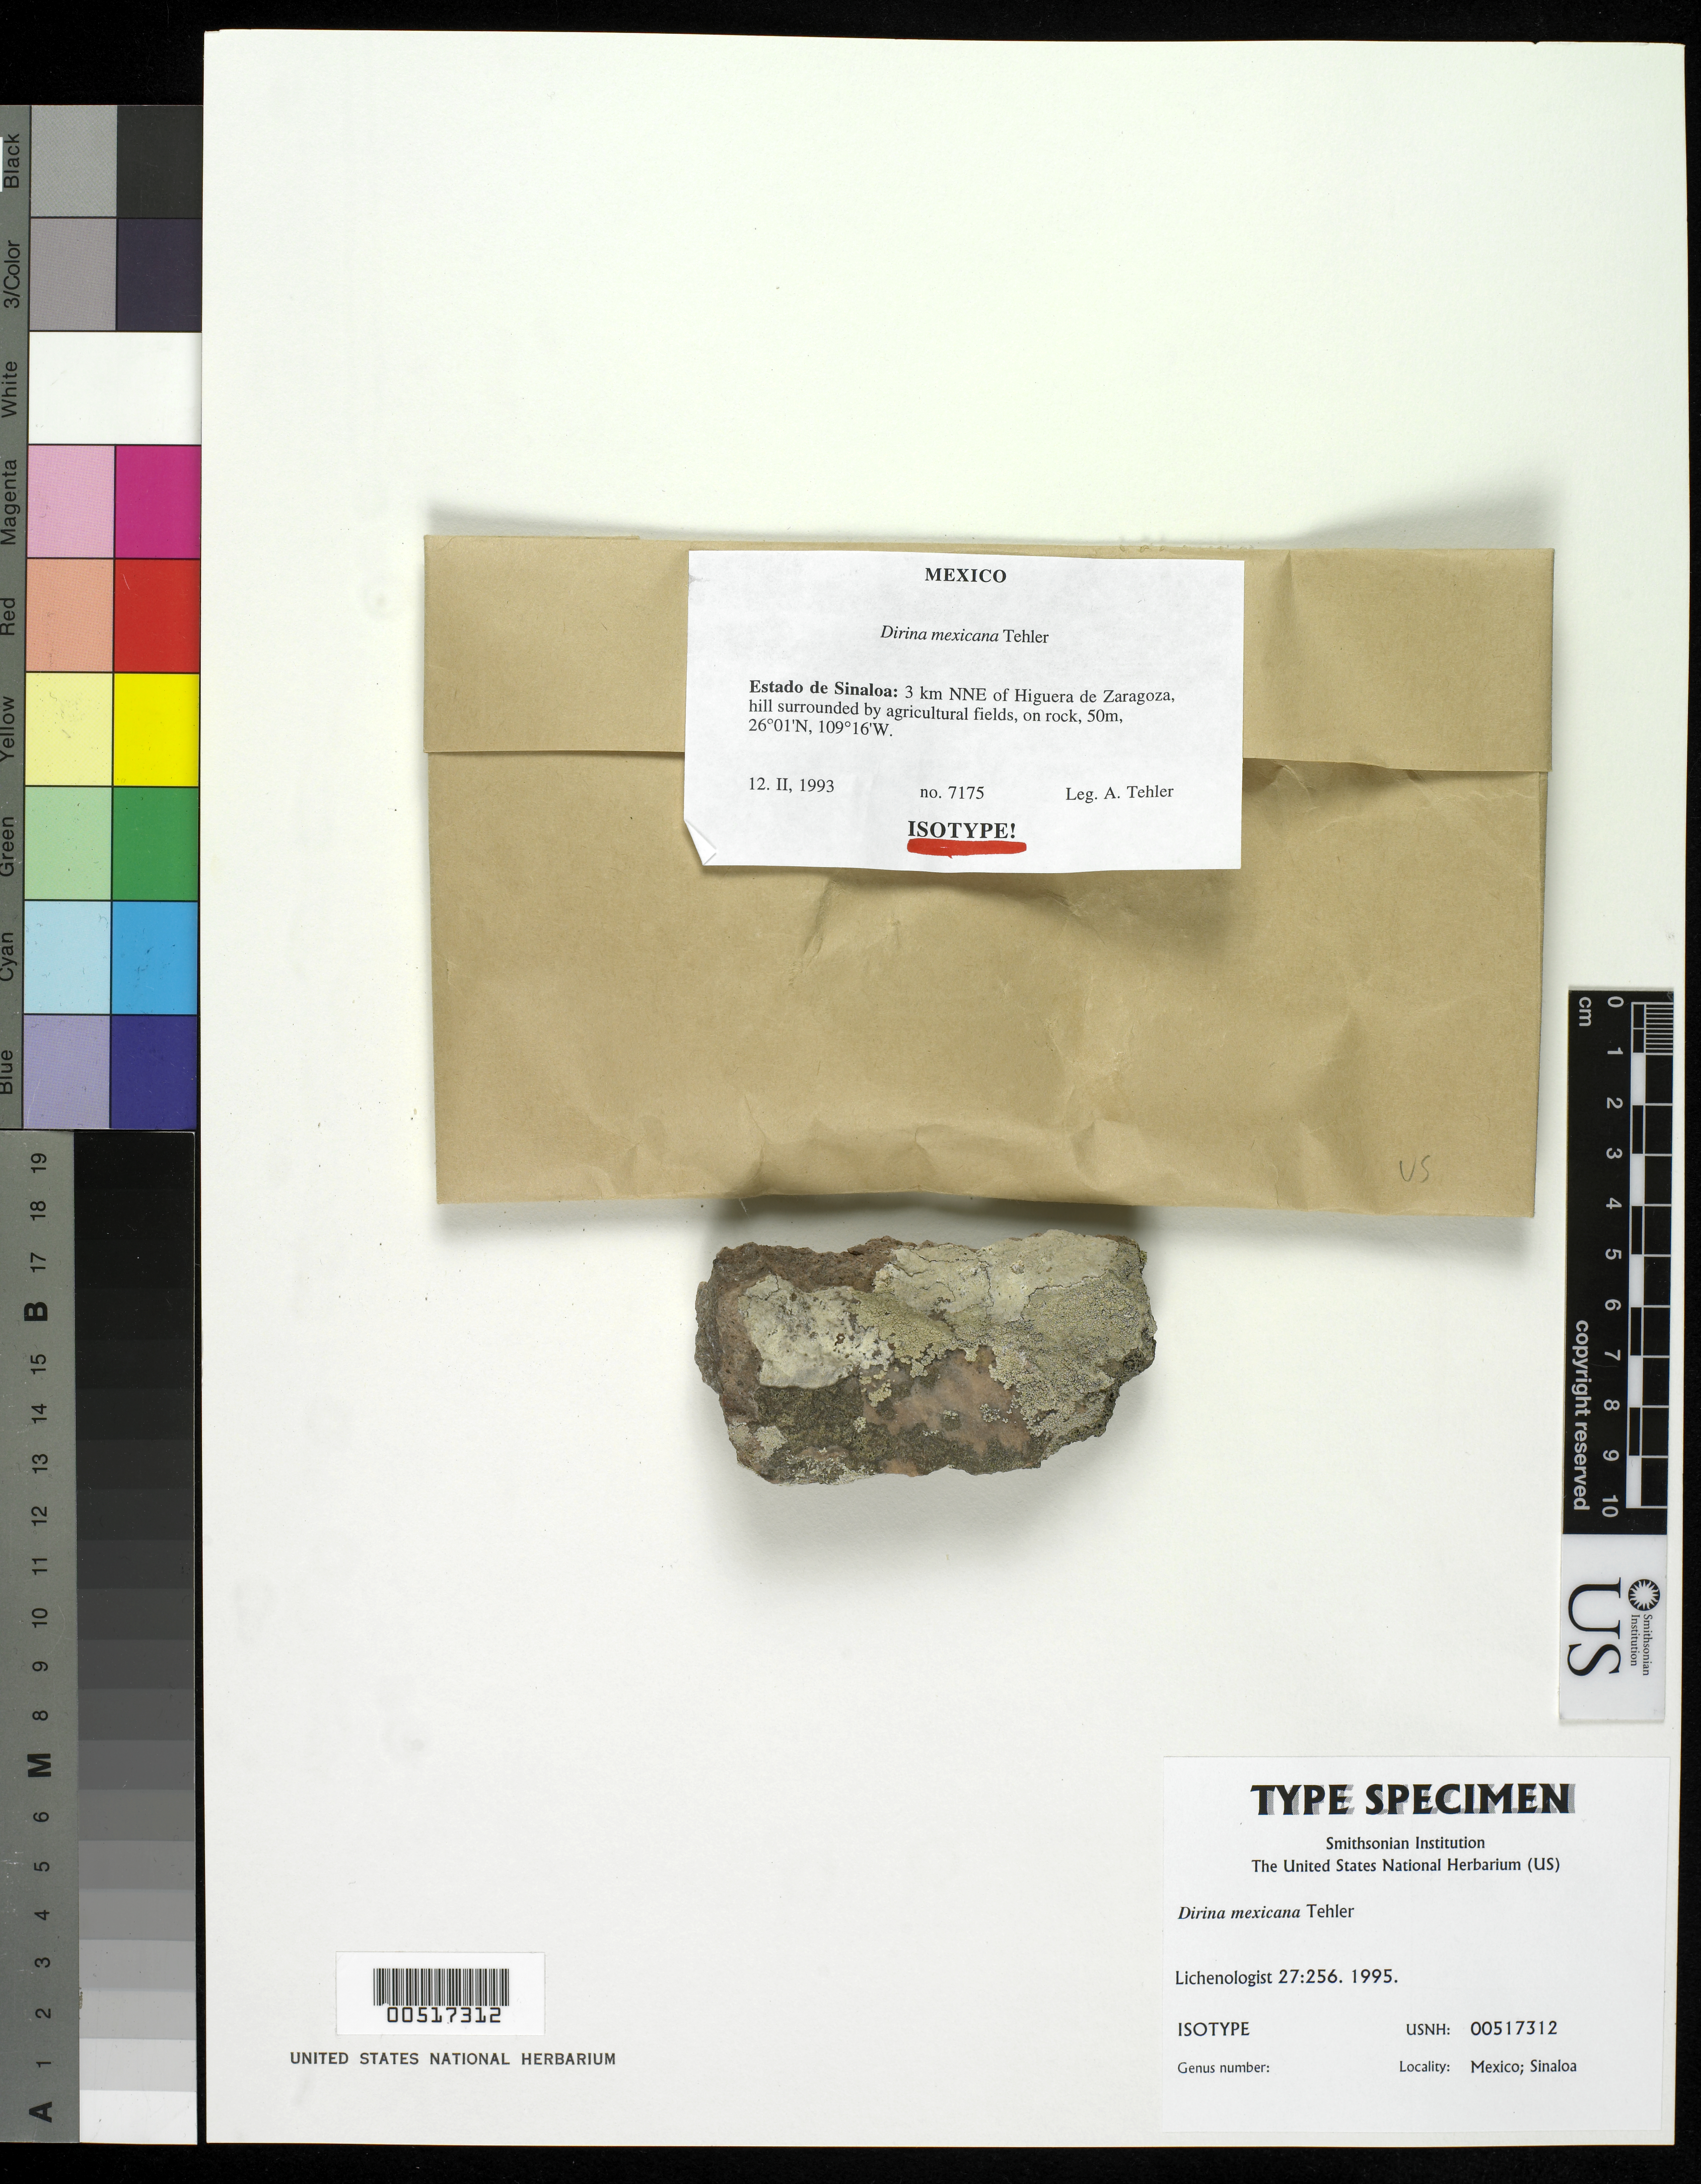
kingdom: Fungi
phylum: Ascomycota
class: Arthoniomycetes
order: Arthoniales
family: Roccellaceae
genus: Dirina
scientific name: Dirina mexicana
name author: Tehler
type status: Isotype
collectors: A. Tehler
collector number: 7175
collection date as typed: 12 Feb 1993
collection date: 1993-02-12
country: Mexico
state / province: Sinaloa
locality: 3 km NNE of Higuera de Zaragoza, hill surrounded by agricultural fields.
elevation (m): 50